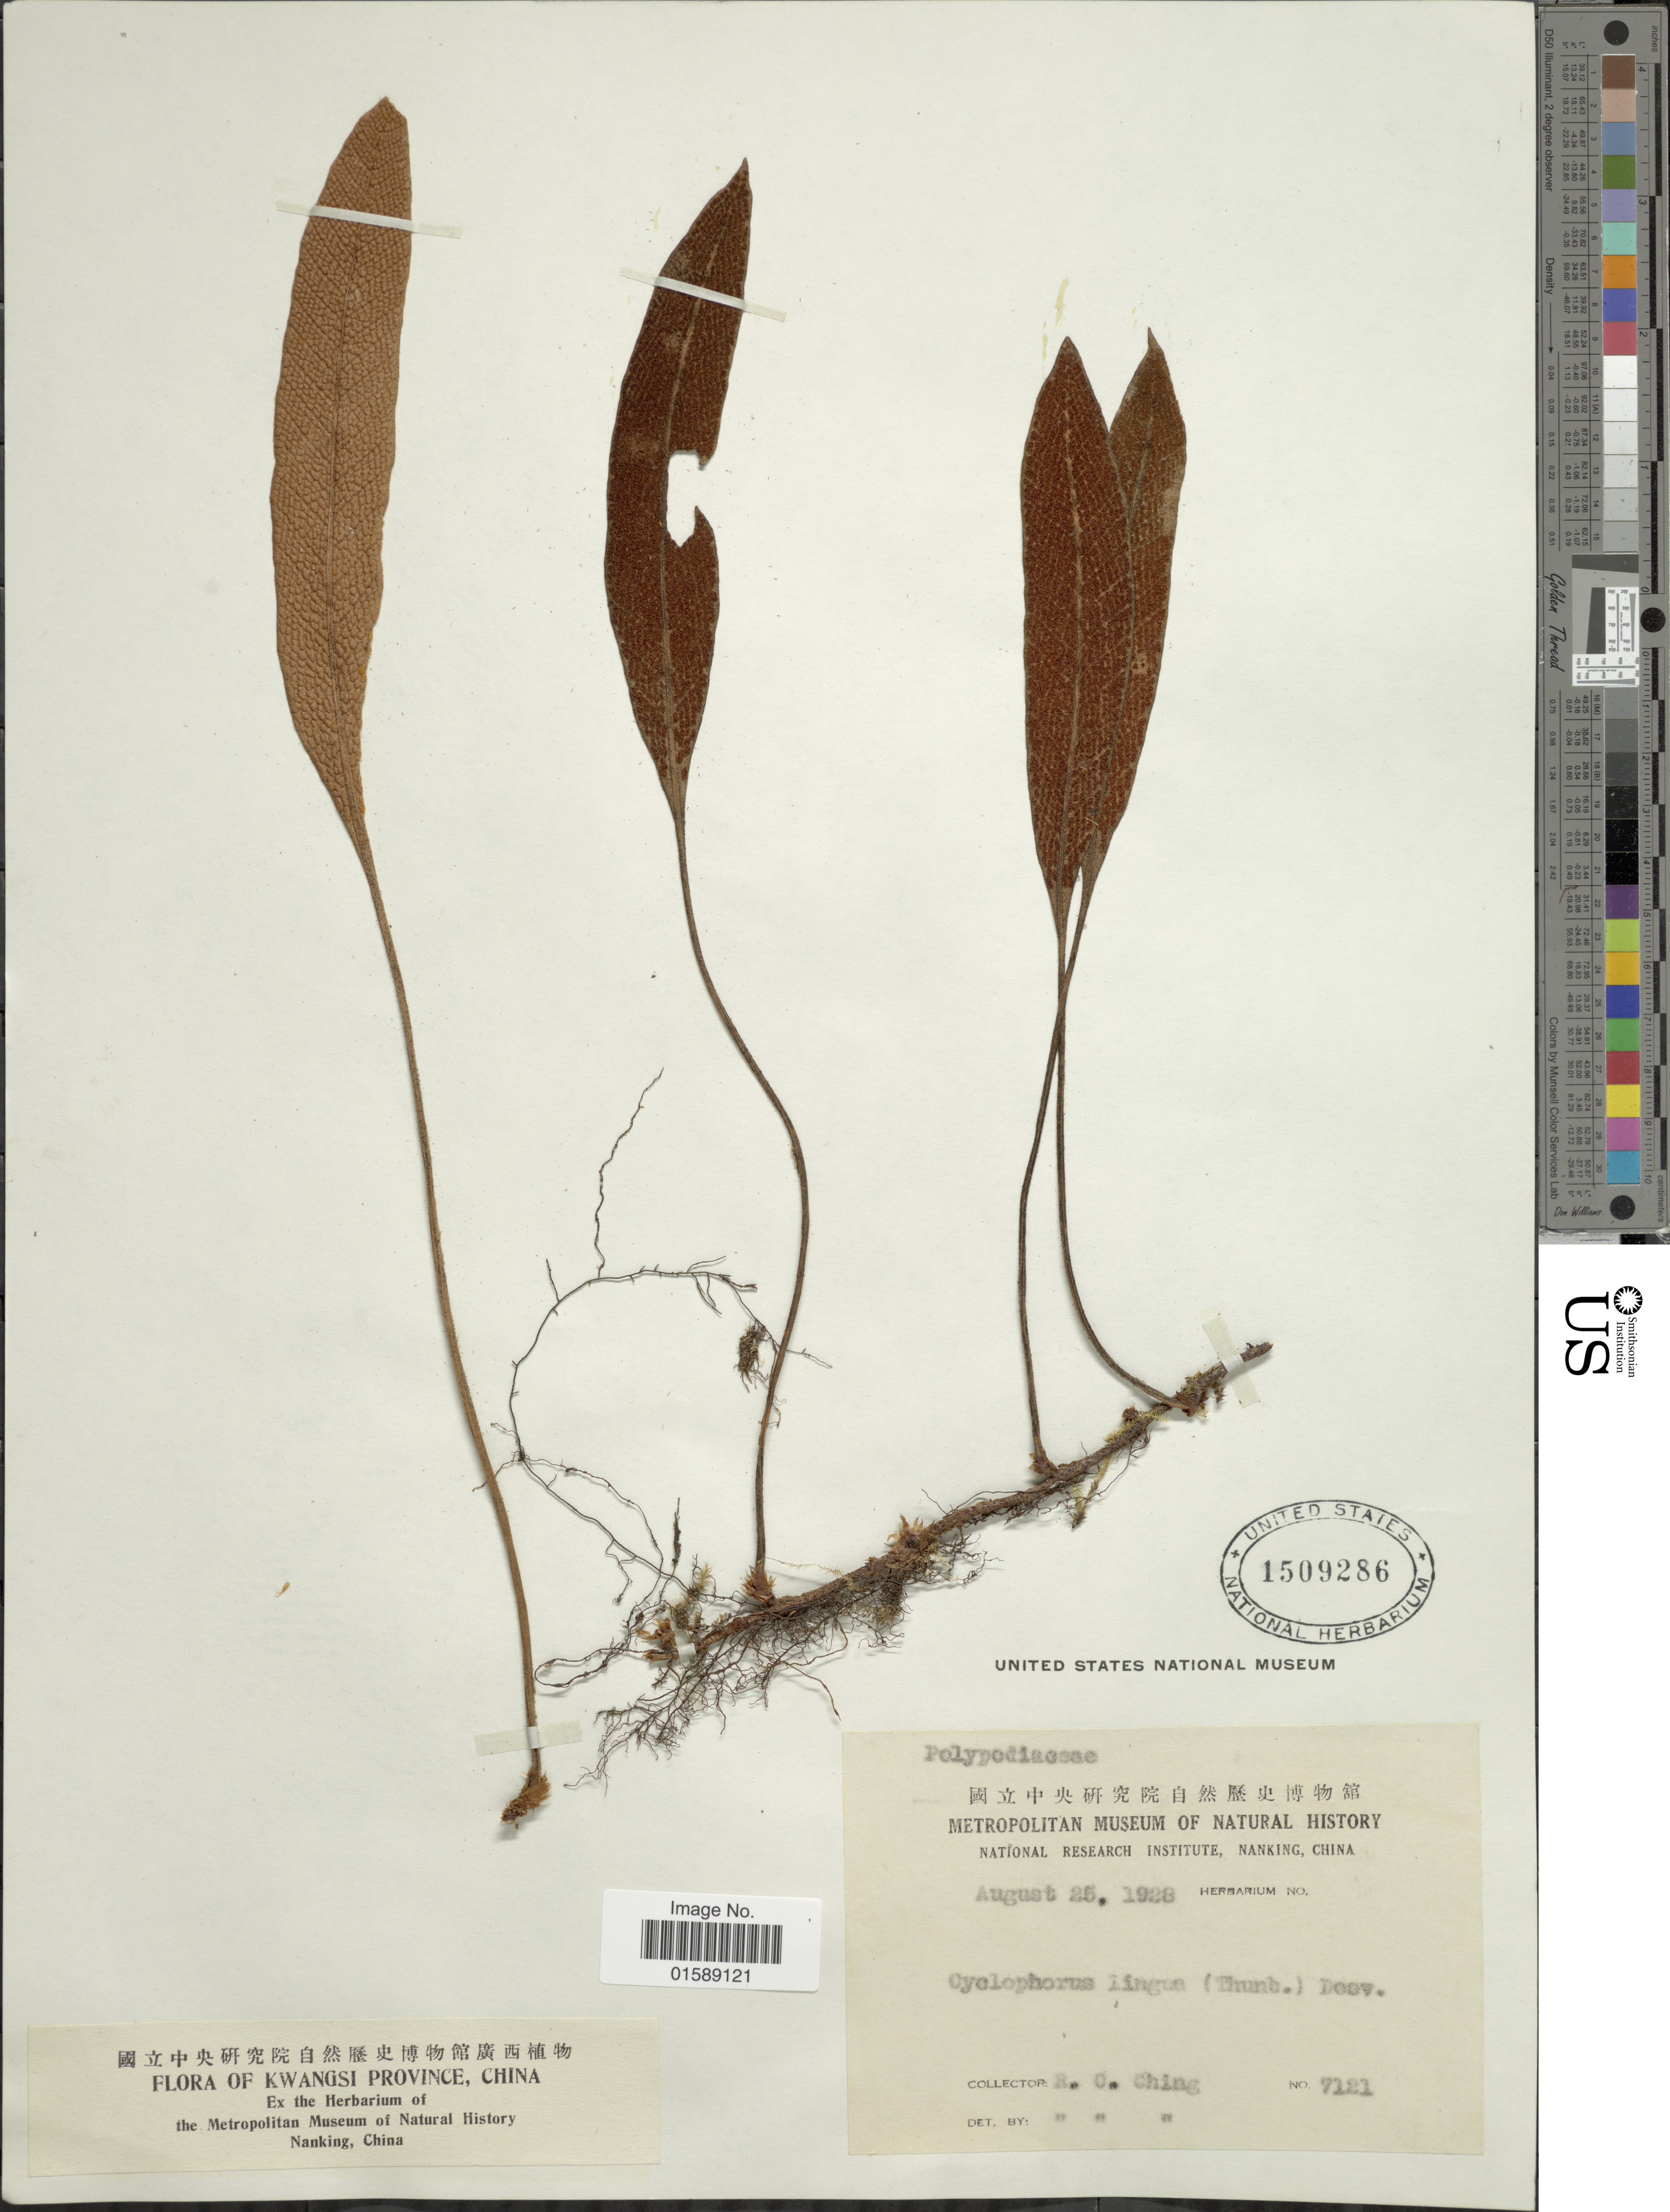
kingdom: Plantae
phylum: Tracheophyta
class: Polypodiopsida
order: Polypodiales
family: Polypodiaceae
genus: Pyrrosia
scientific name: Pyrrosia lingua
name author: (Thurb.) Farw.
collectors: R. C. Ching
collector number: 7121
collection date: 1928-08-25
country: China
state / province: Guangxi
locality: Kwangsi Province.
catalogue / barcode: US 1509286